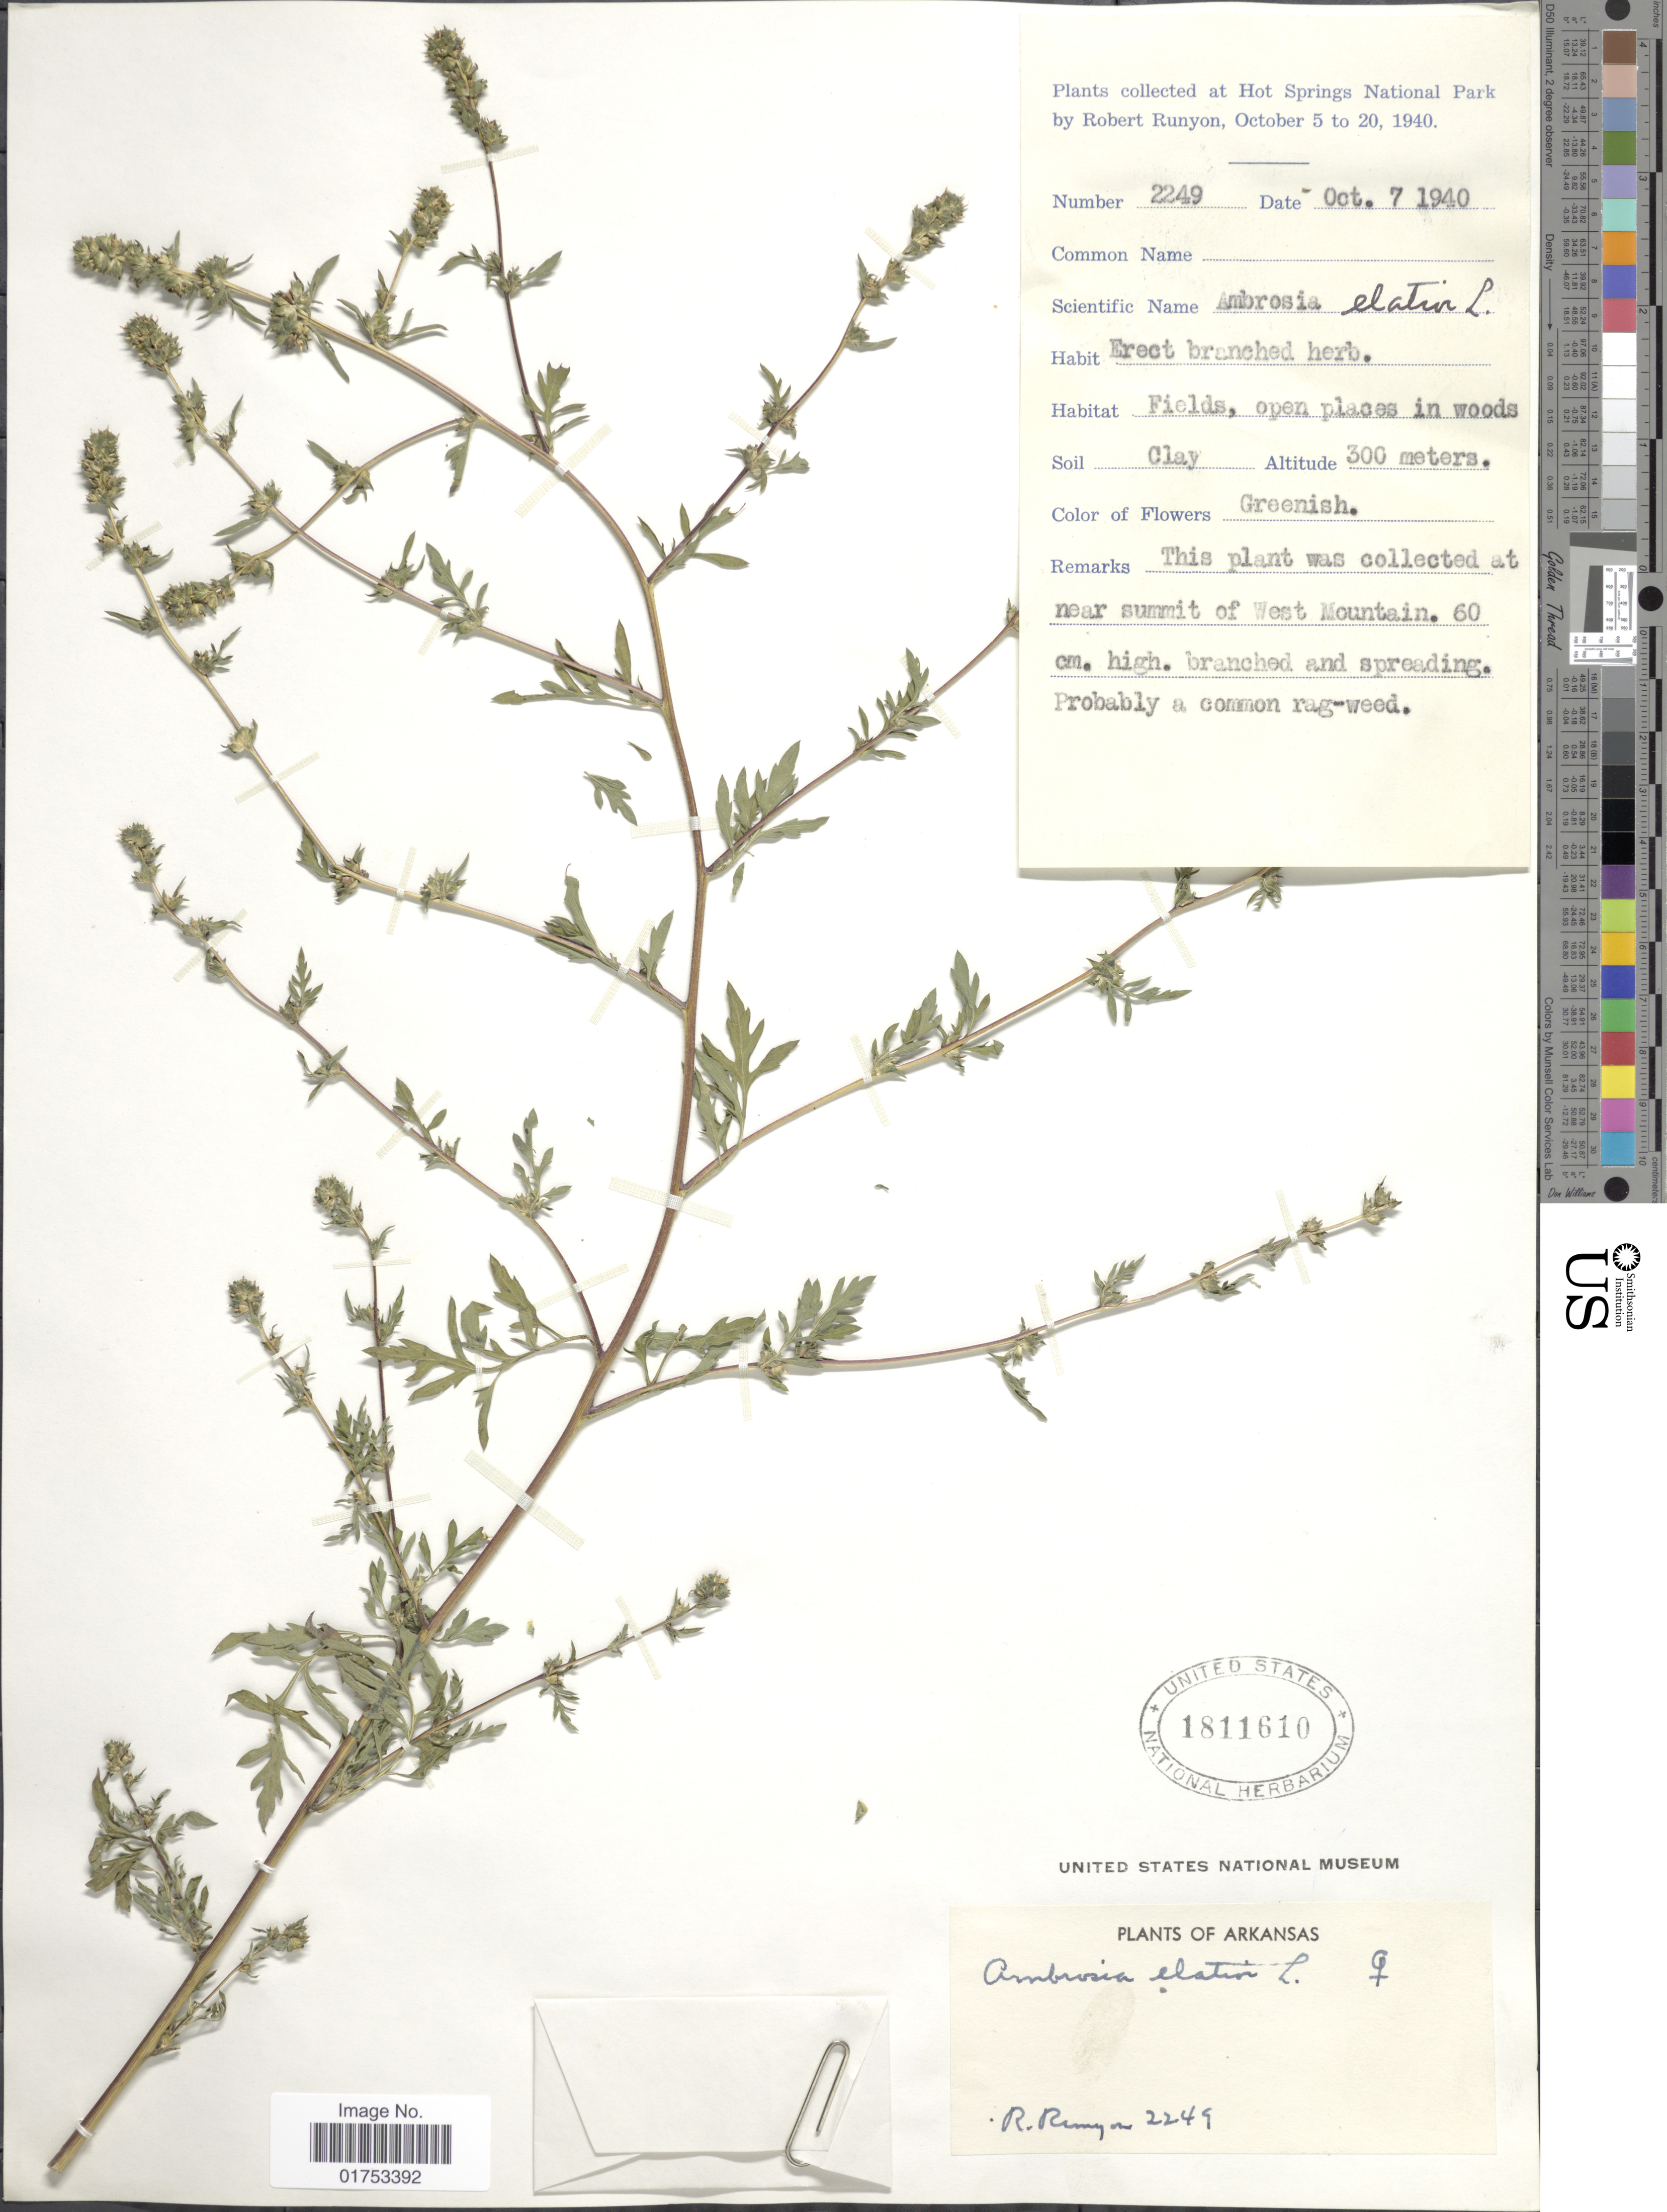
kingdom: Plantae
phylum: Tracheophyta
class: Magnoliopsida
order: Asterales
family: Asteraceae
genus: Ambrosia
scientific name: Ambrosia artemisiifolia var. elatior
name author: (L.) Descourt.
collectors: R. Runyon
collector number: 2249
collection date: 1940-10-07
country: United States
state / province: Arkansas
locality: Hot Springs National Park, near summit of West Mountain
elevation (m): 300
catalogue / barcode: US 1811610